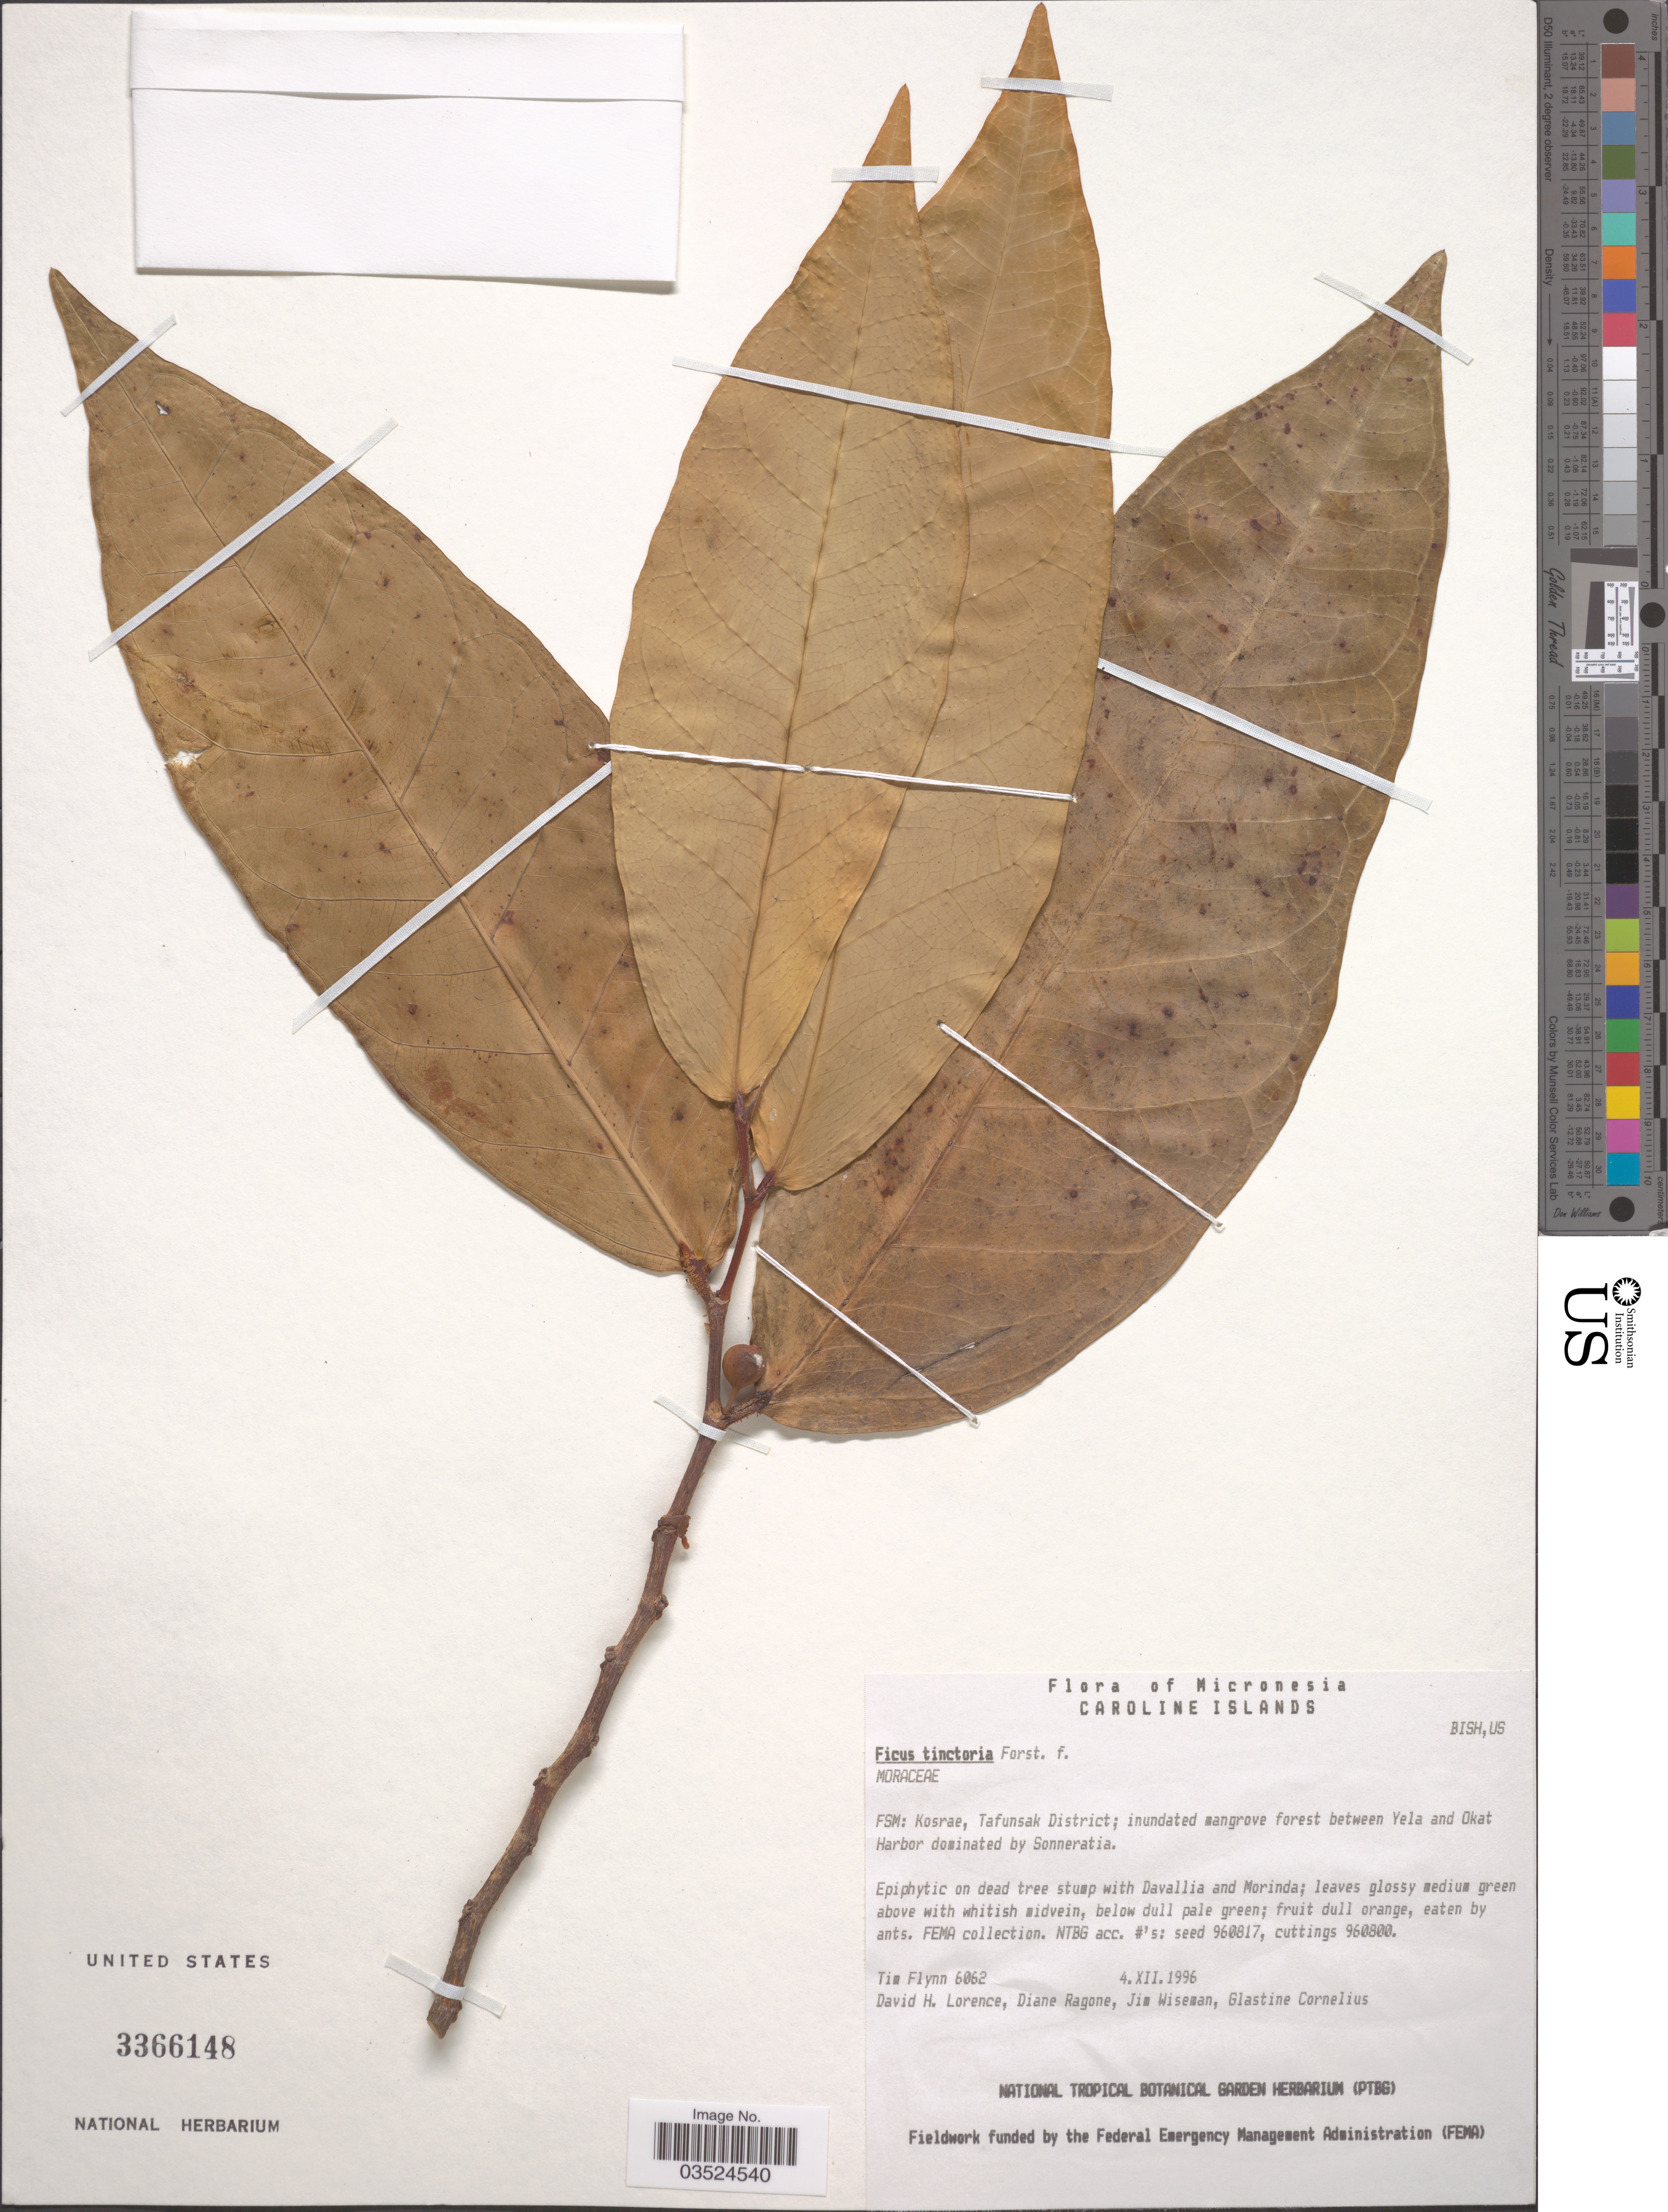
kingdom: Plantae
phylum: Tracheophyta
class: Magnoliopsida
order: Rosales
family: Moraceae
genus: Ficus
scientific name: Ficus tinctoria subsp. tinctoria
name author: G. Forst.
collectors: T. Flynn, D. Lorence, D. Ragone, J. Wiseman & G. Cornelius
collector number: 6062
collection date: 1996-12-04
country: Micronesia, Federated States of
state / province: Kosrae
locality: Micronesia. Caroline Islands. FSM: Kosrae, Tafunsak District; inundated mangrove forest between Yela and Okat Harbor dominated by Sonneratia.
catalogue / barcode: US 3366148